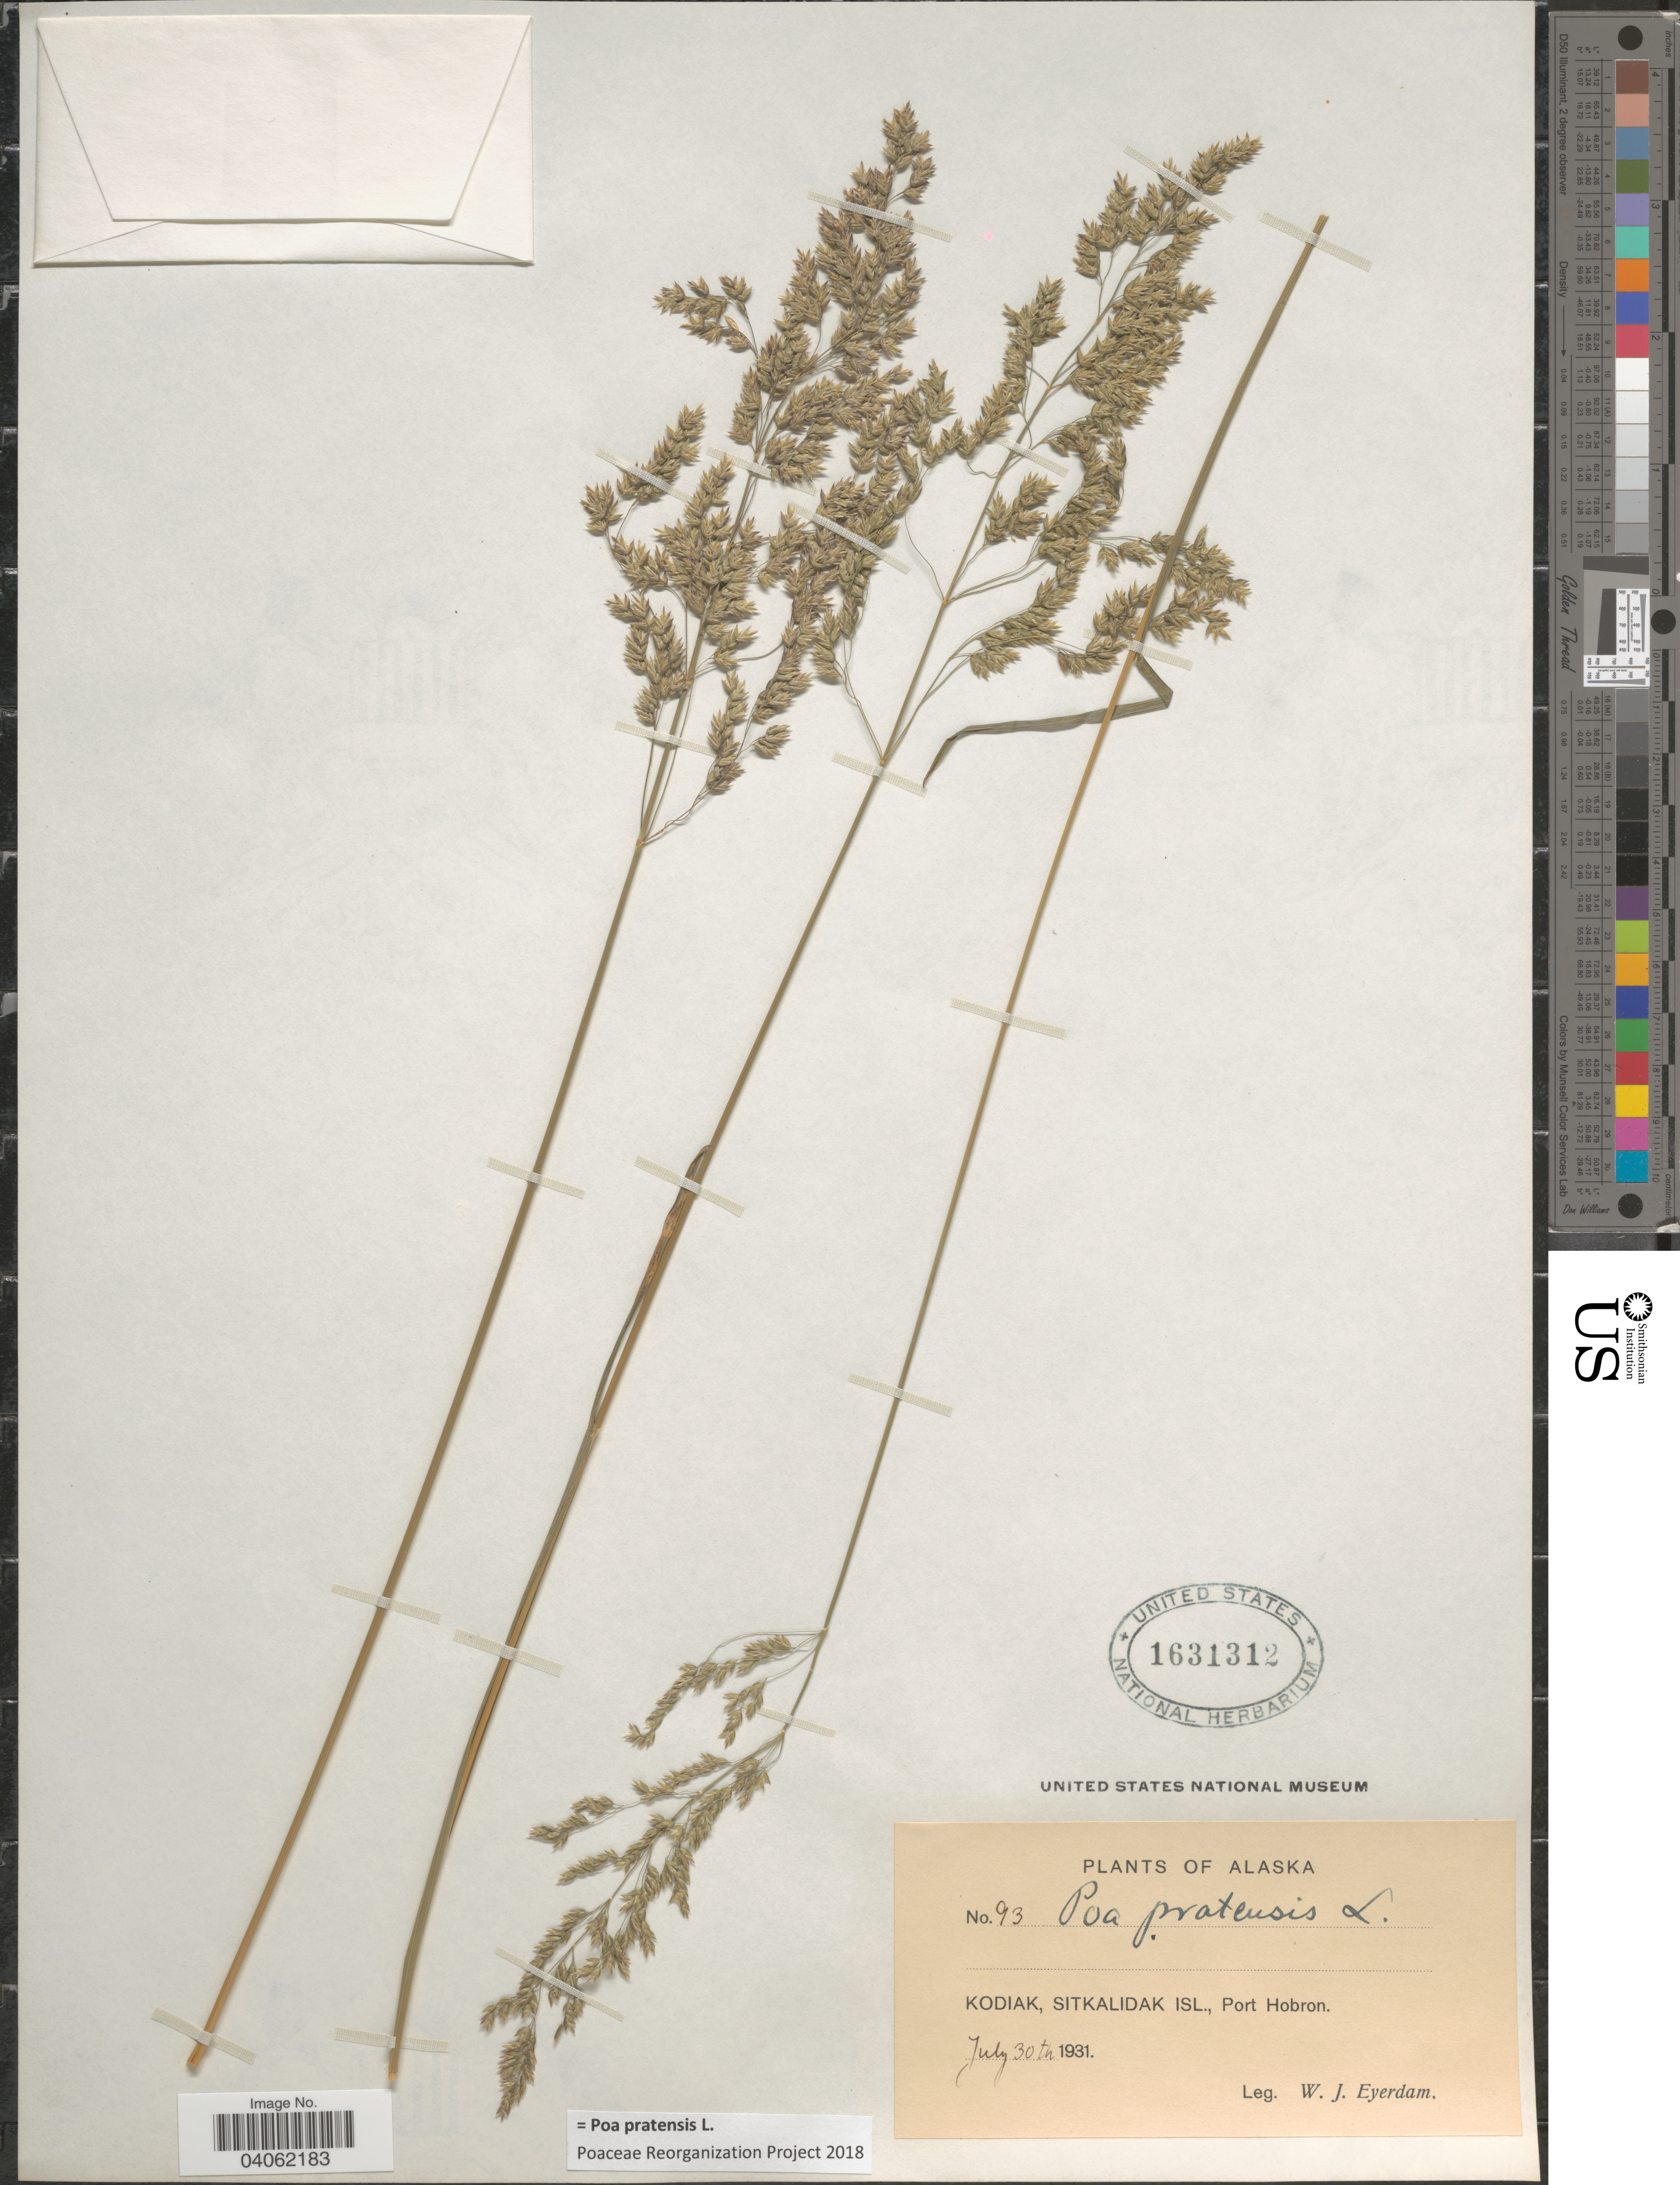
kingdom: Plantae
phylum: Tracheophyta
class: Liliopsida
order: Poales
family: Poaceae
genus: Poa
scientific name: Poa pratensis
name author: L.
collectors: W. J. Eyerdam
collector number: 93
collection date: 1931-07-30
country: United States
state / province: Alaska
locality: Kodiak, Sitkalidak Isl., Port Hobron.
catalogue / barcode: US 1631312